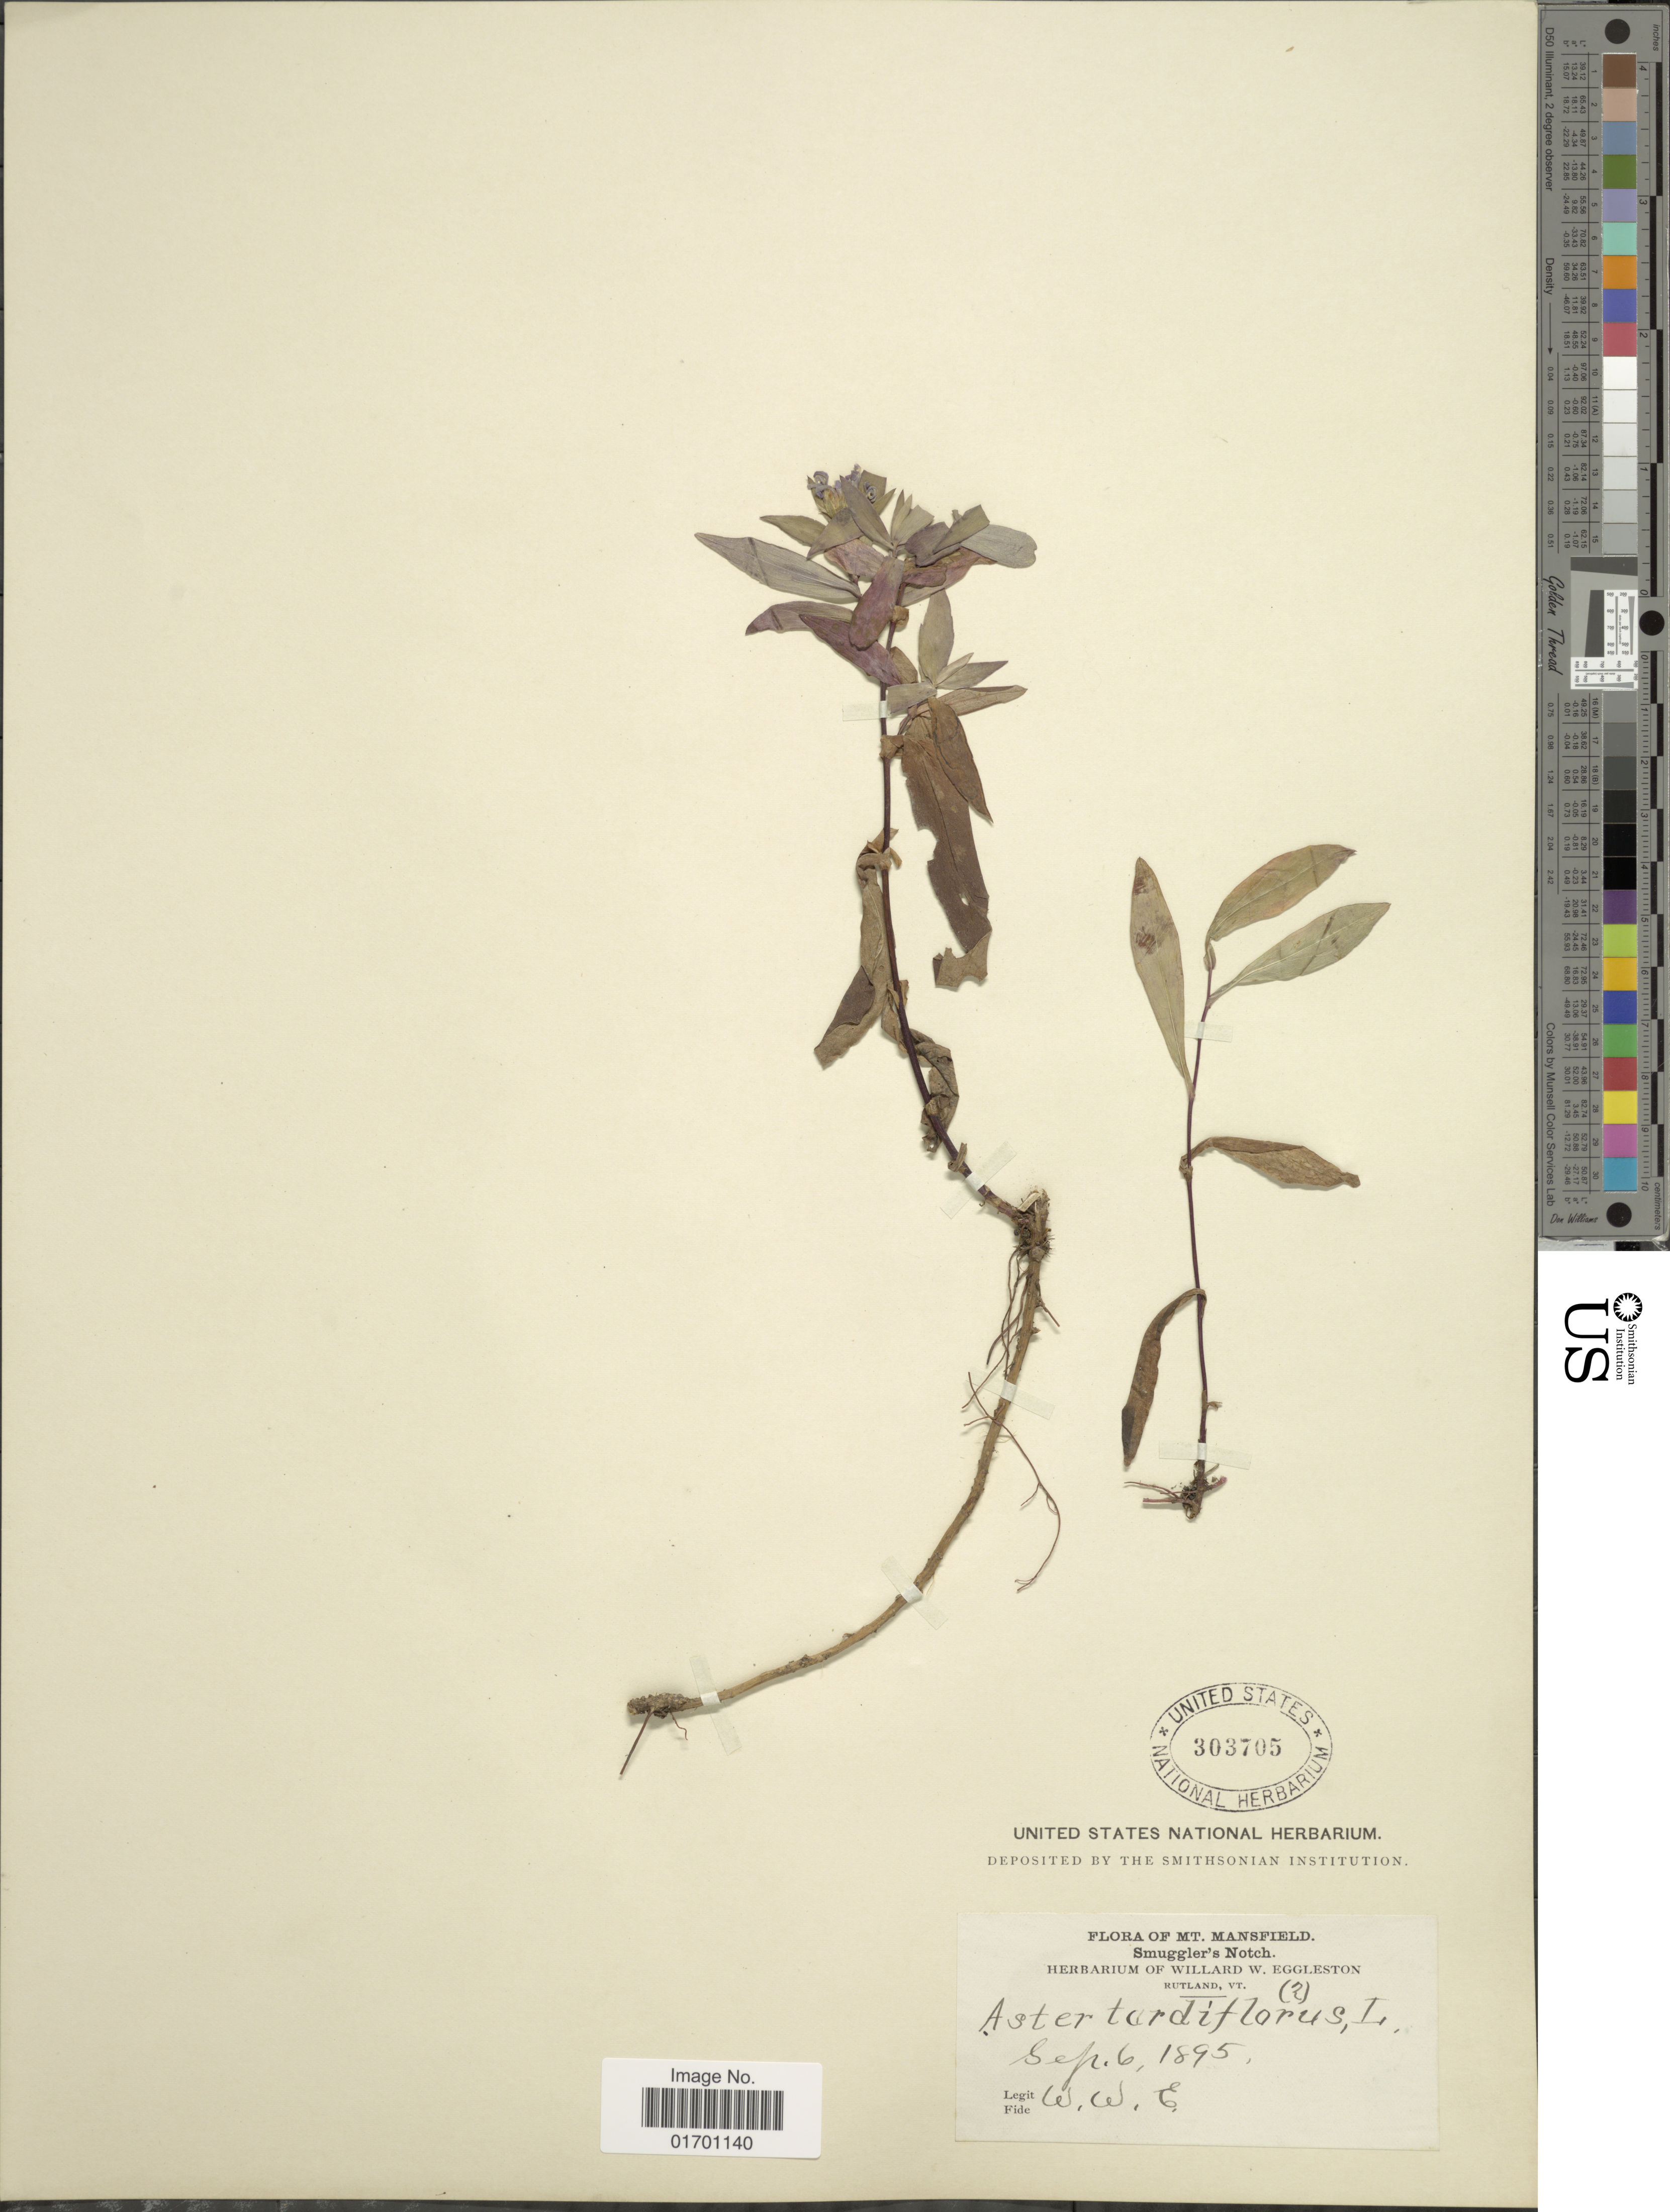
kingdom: Plantae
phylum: Tracheophyta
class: Magnoliopsida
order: Asterales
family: Asteraceae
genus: Symphyotrichum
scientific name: Symphyotrichum novi-belgii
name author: (L.) G.L. Nesom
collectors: W. W. Eggleston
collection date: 1895-09-06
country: United States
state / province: Vermont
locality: Mt. Mansfield, Smuggler's Notch.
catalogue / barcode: US 303705